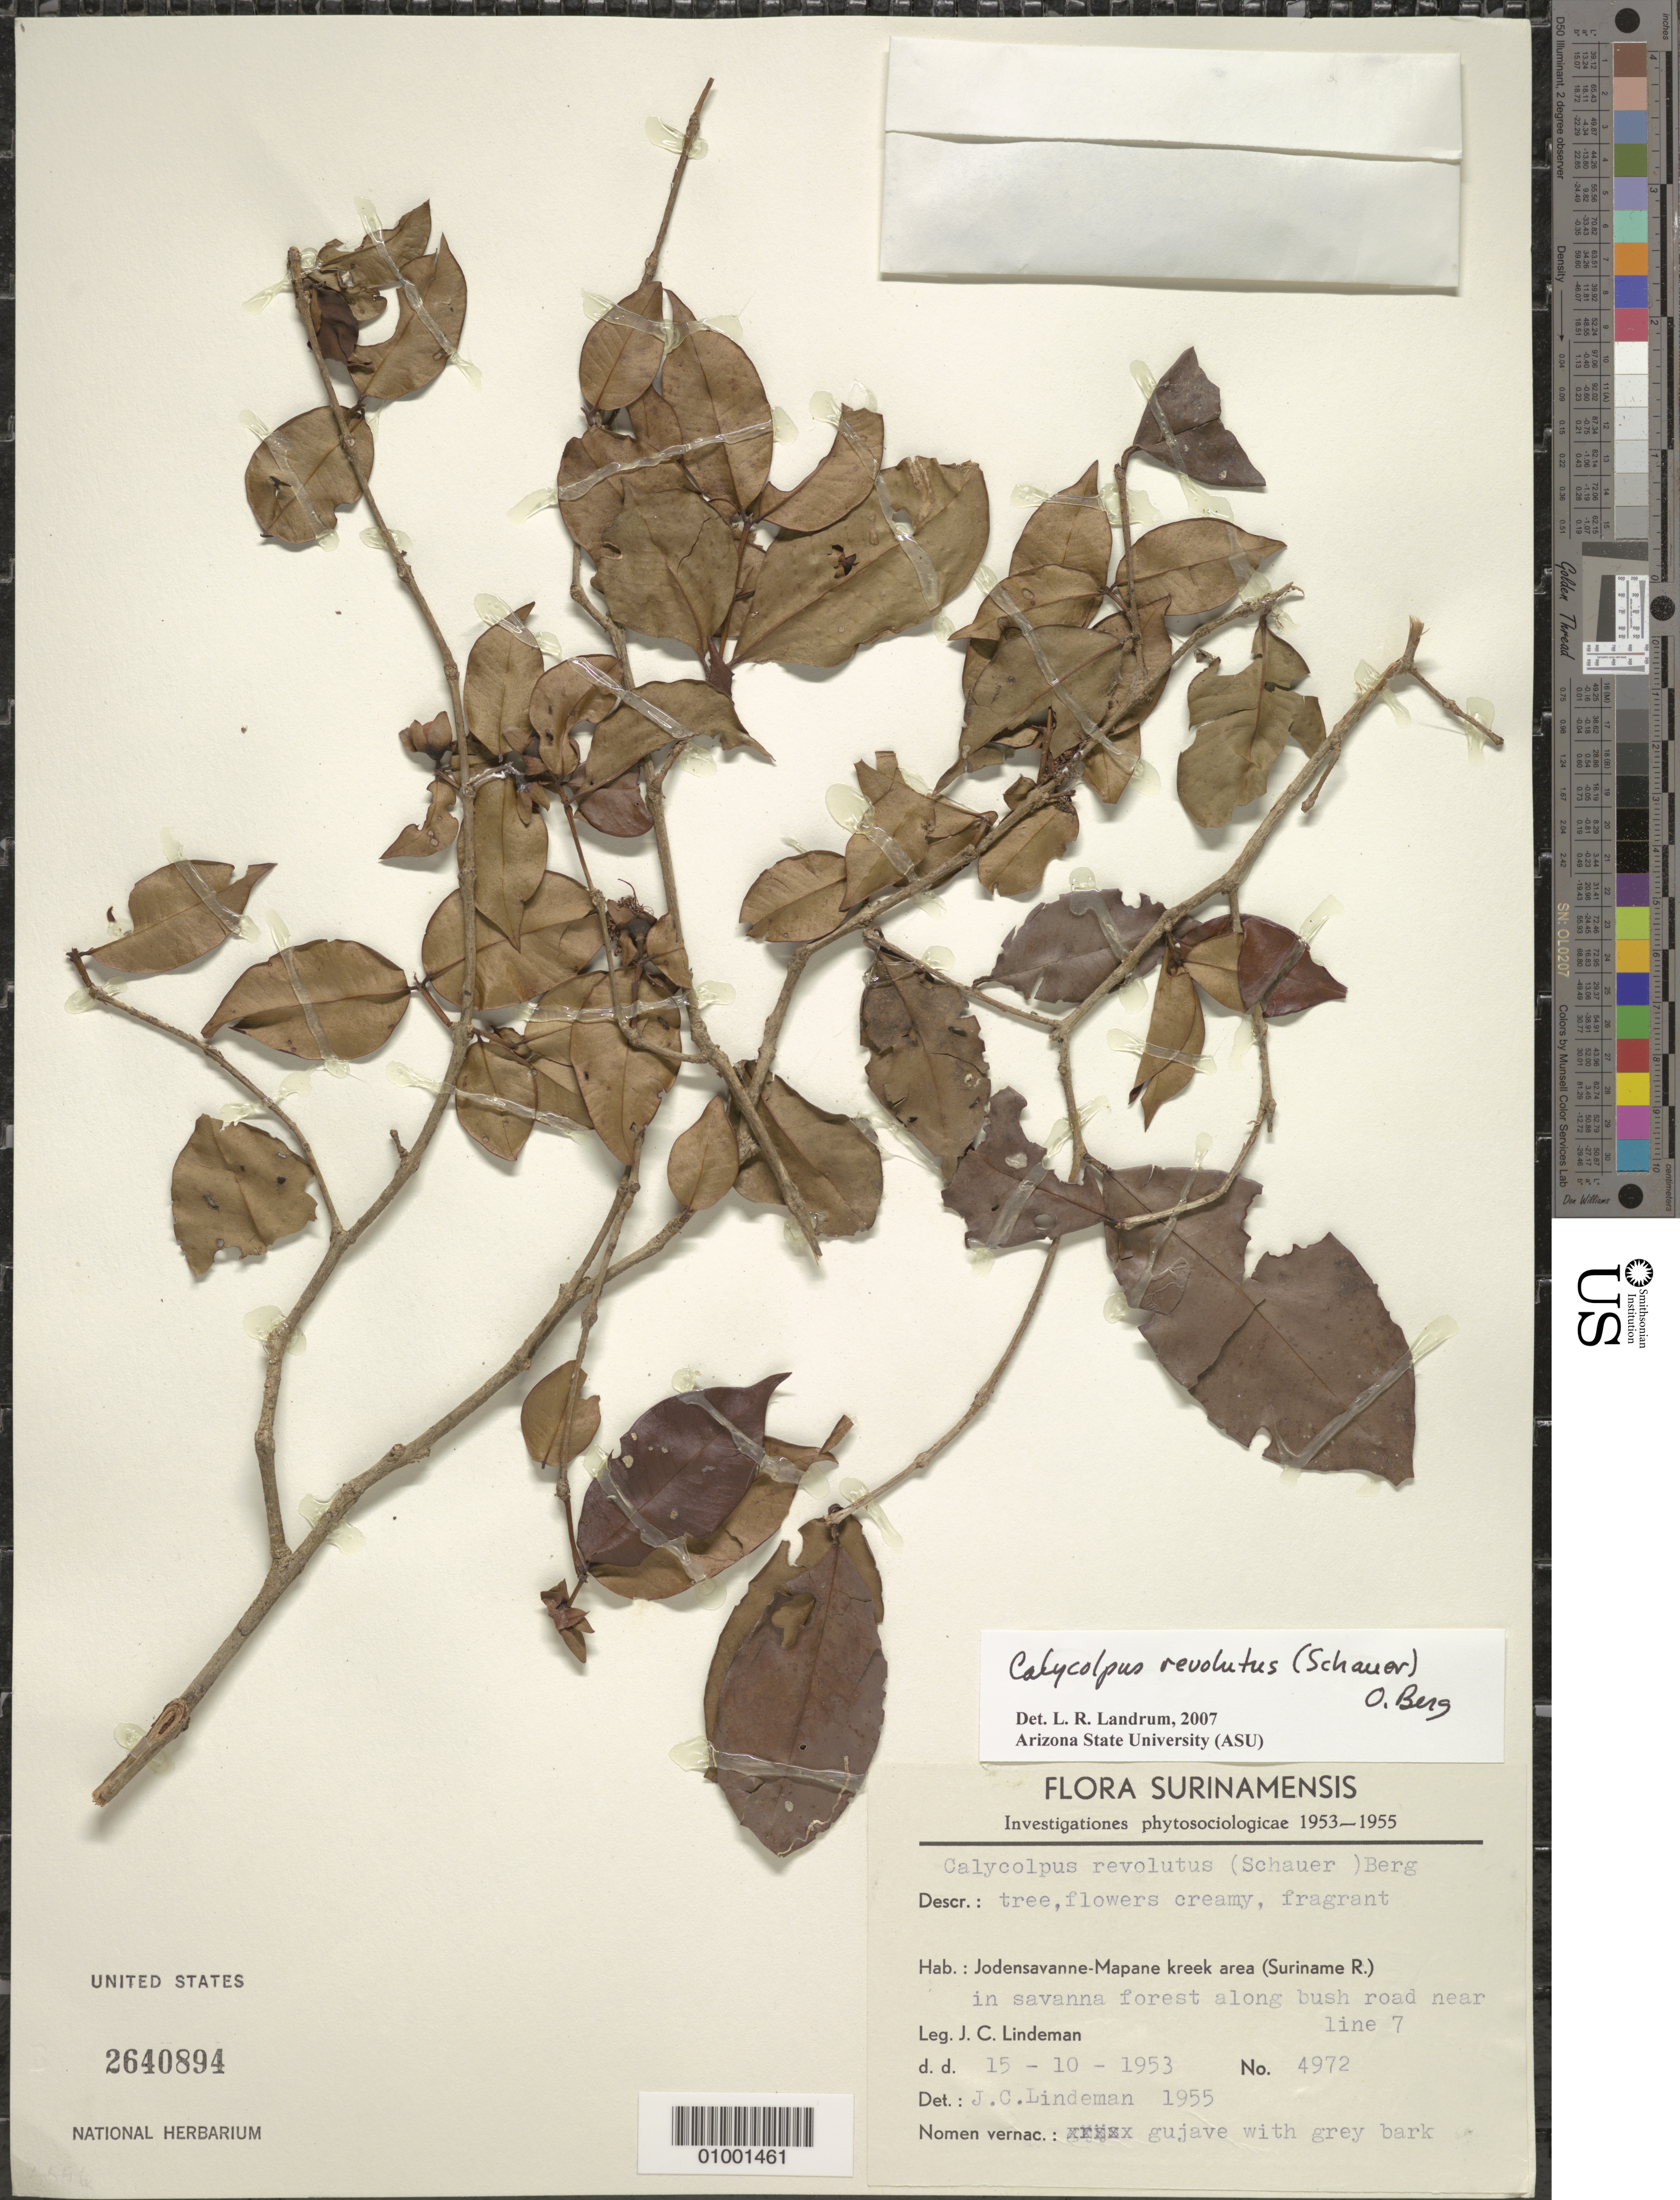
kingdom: Plantae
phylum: Tracheophyta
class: Magnoliopsida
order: Myrtales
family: Myrtaceae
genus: Calycolpus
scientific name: Calycolpus revolutus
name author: (Schauer) O. Berg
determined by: Landrum, L. R.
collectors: J. C. Lindeman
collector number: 4972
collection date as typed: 15-Oct-53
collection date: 1953-10-15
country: Suriname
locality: Jodensavanne-Mapane kreek area (Suriname River), along bush road near line 7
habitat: Savanna forest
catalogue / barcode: US 2640894